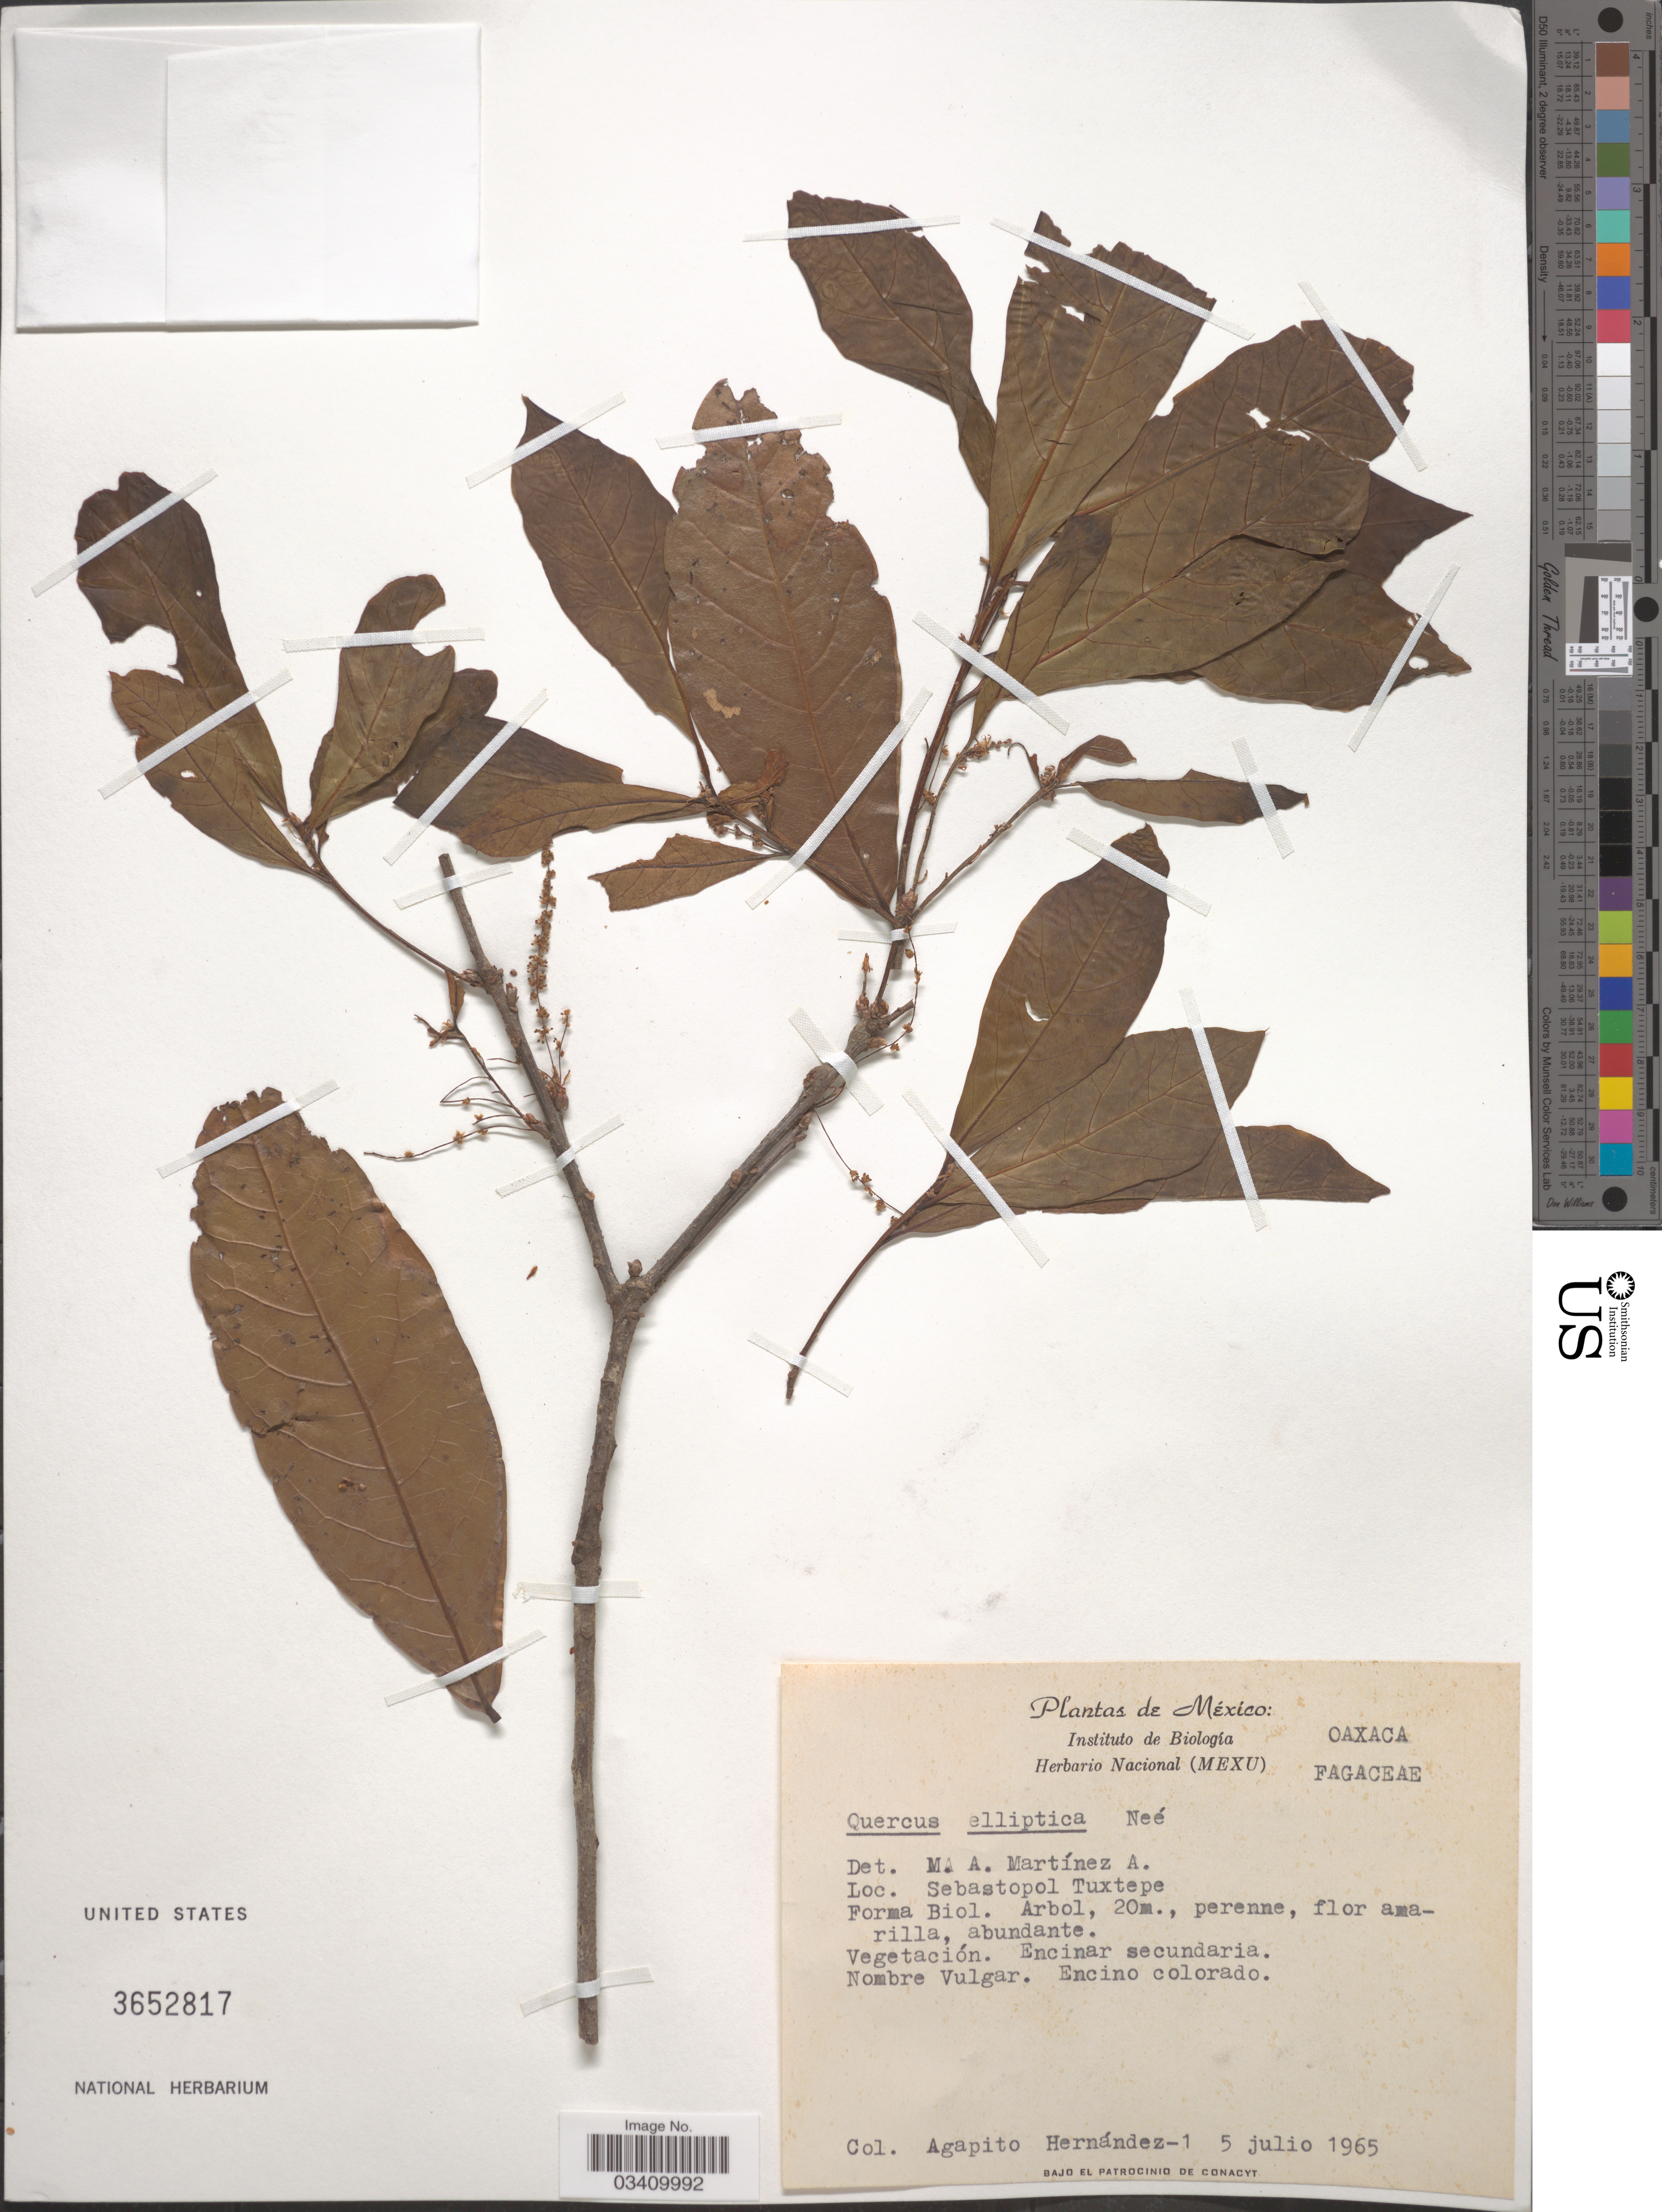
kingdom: Plantae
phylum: Tracheophyta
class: Magnoliopsida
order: Fagales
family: Fagaceae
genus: Quercus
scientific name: Quercus elliptica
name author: Née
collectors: A. Hernández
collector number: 1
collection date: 1965-07-05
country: Mexico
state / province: Oaxaca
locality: Sebastopol Tuxtepe.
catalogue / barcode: US 3652817